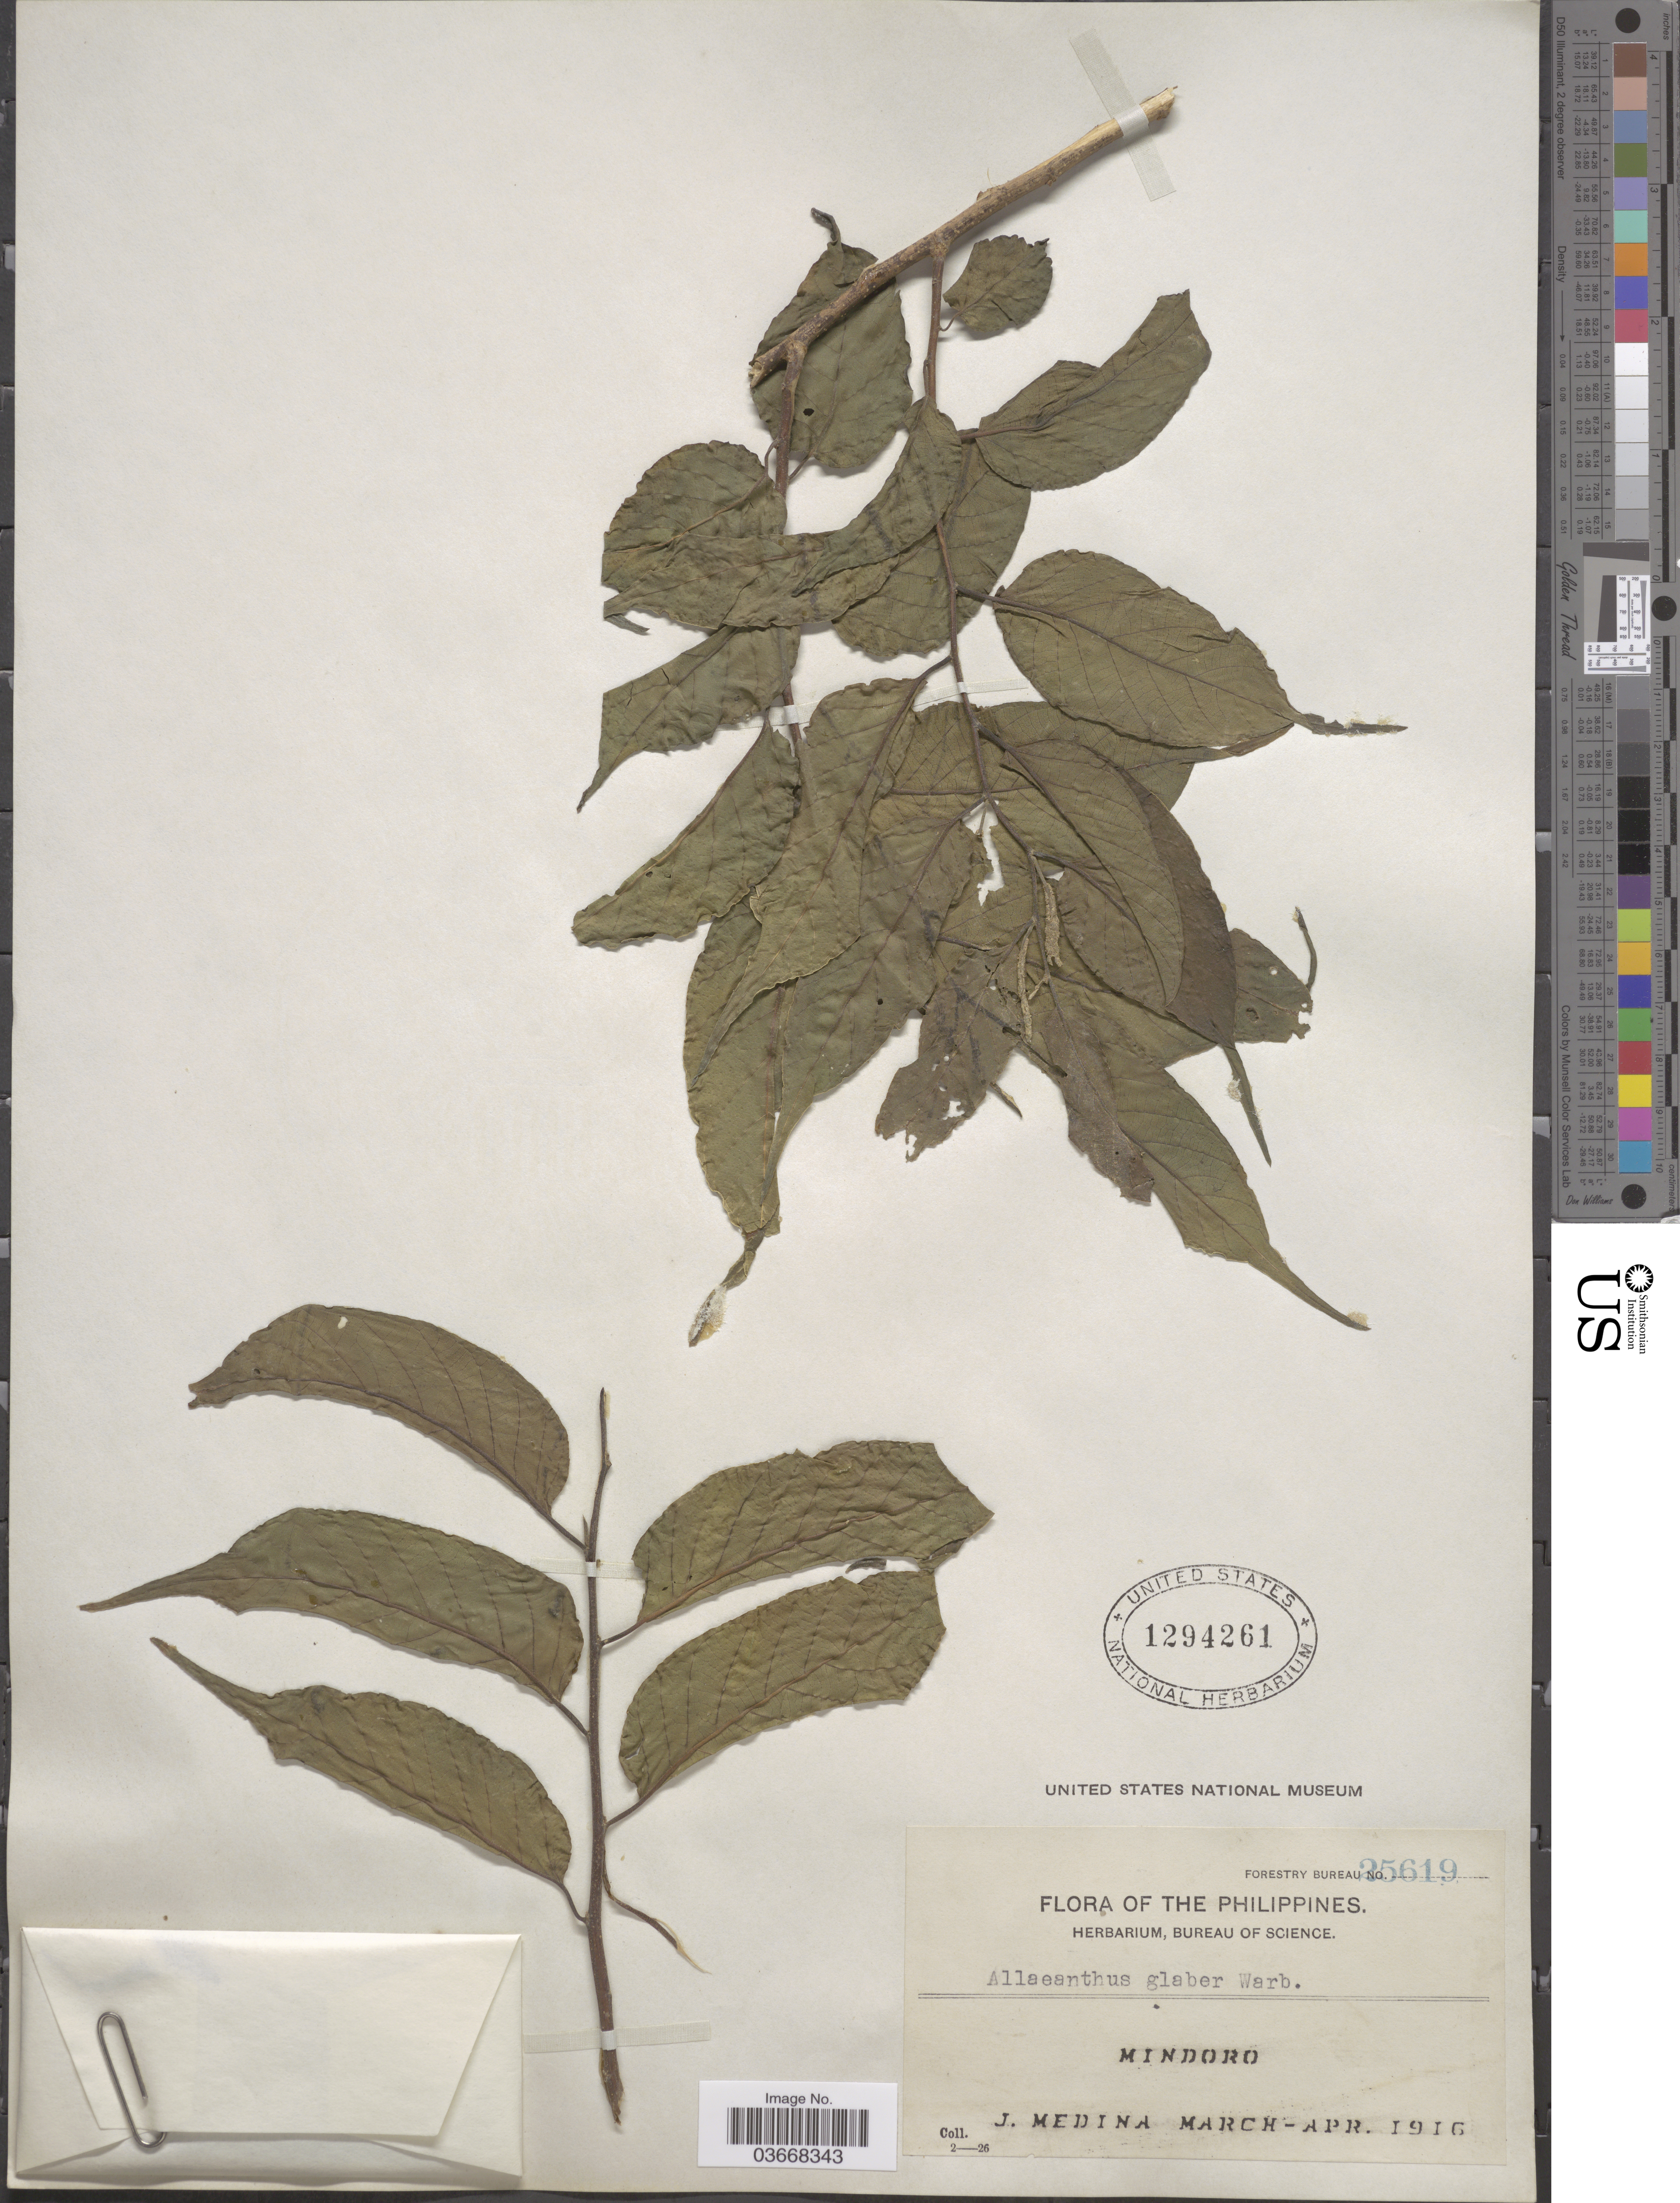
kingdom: Plantae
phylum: Tracheophyta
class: Magnoliopsida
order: Rosales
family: Moraceae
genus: Allaeanthus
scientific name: Allaeanthus luzonicus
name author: Fern.-Vill.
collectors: J. Medina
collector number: Forestry Bureau 25619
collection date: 1916-03/1916-04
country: Philippines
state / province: Mimaropa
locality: Mindoro.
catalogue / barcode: US 1294261